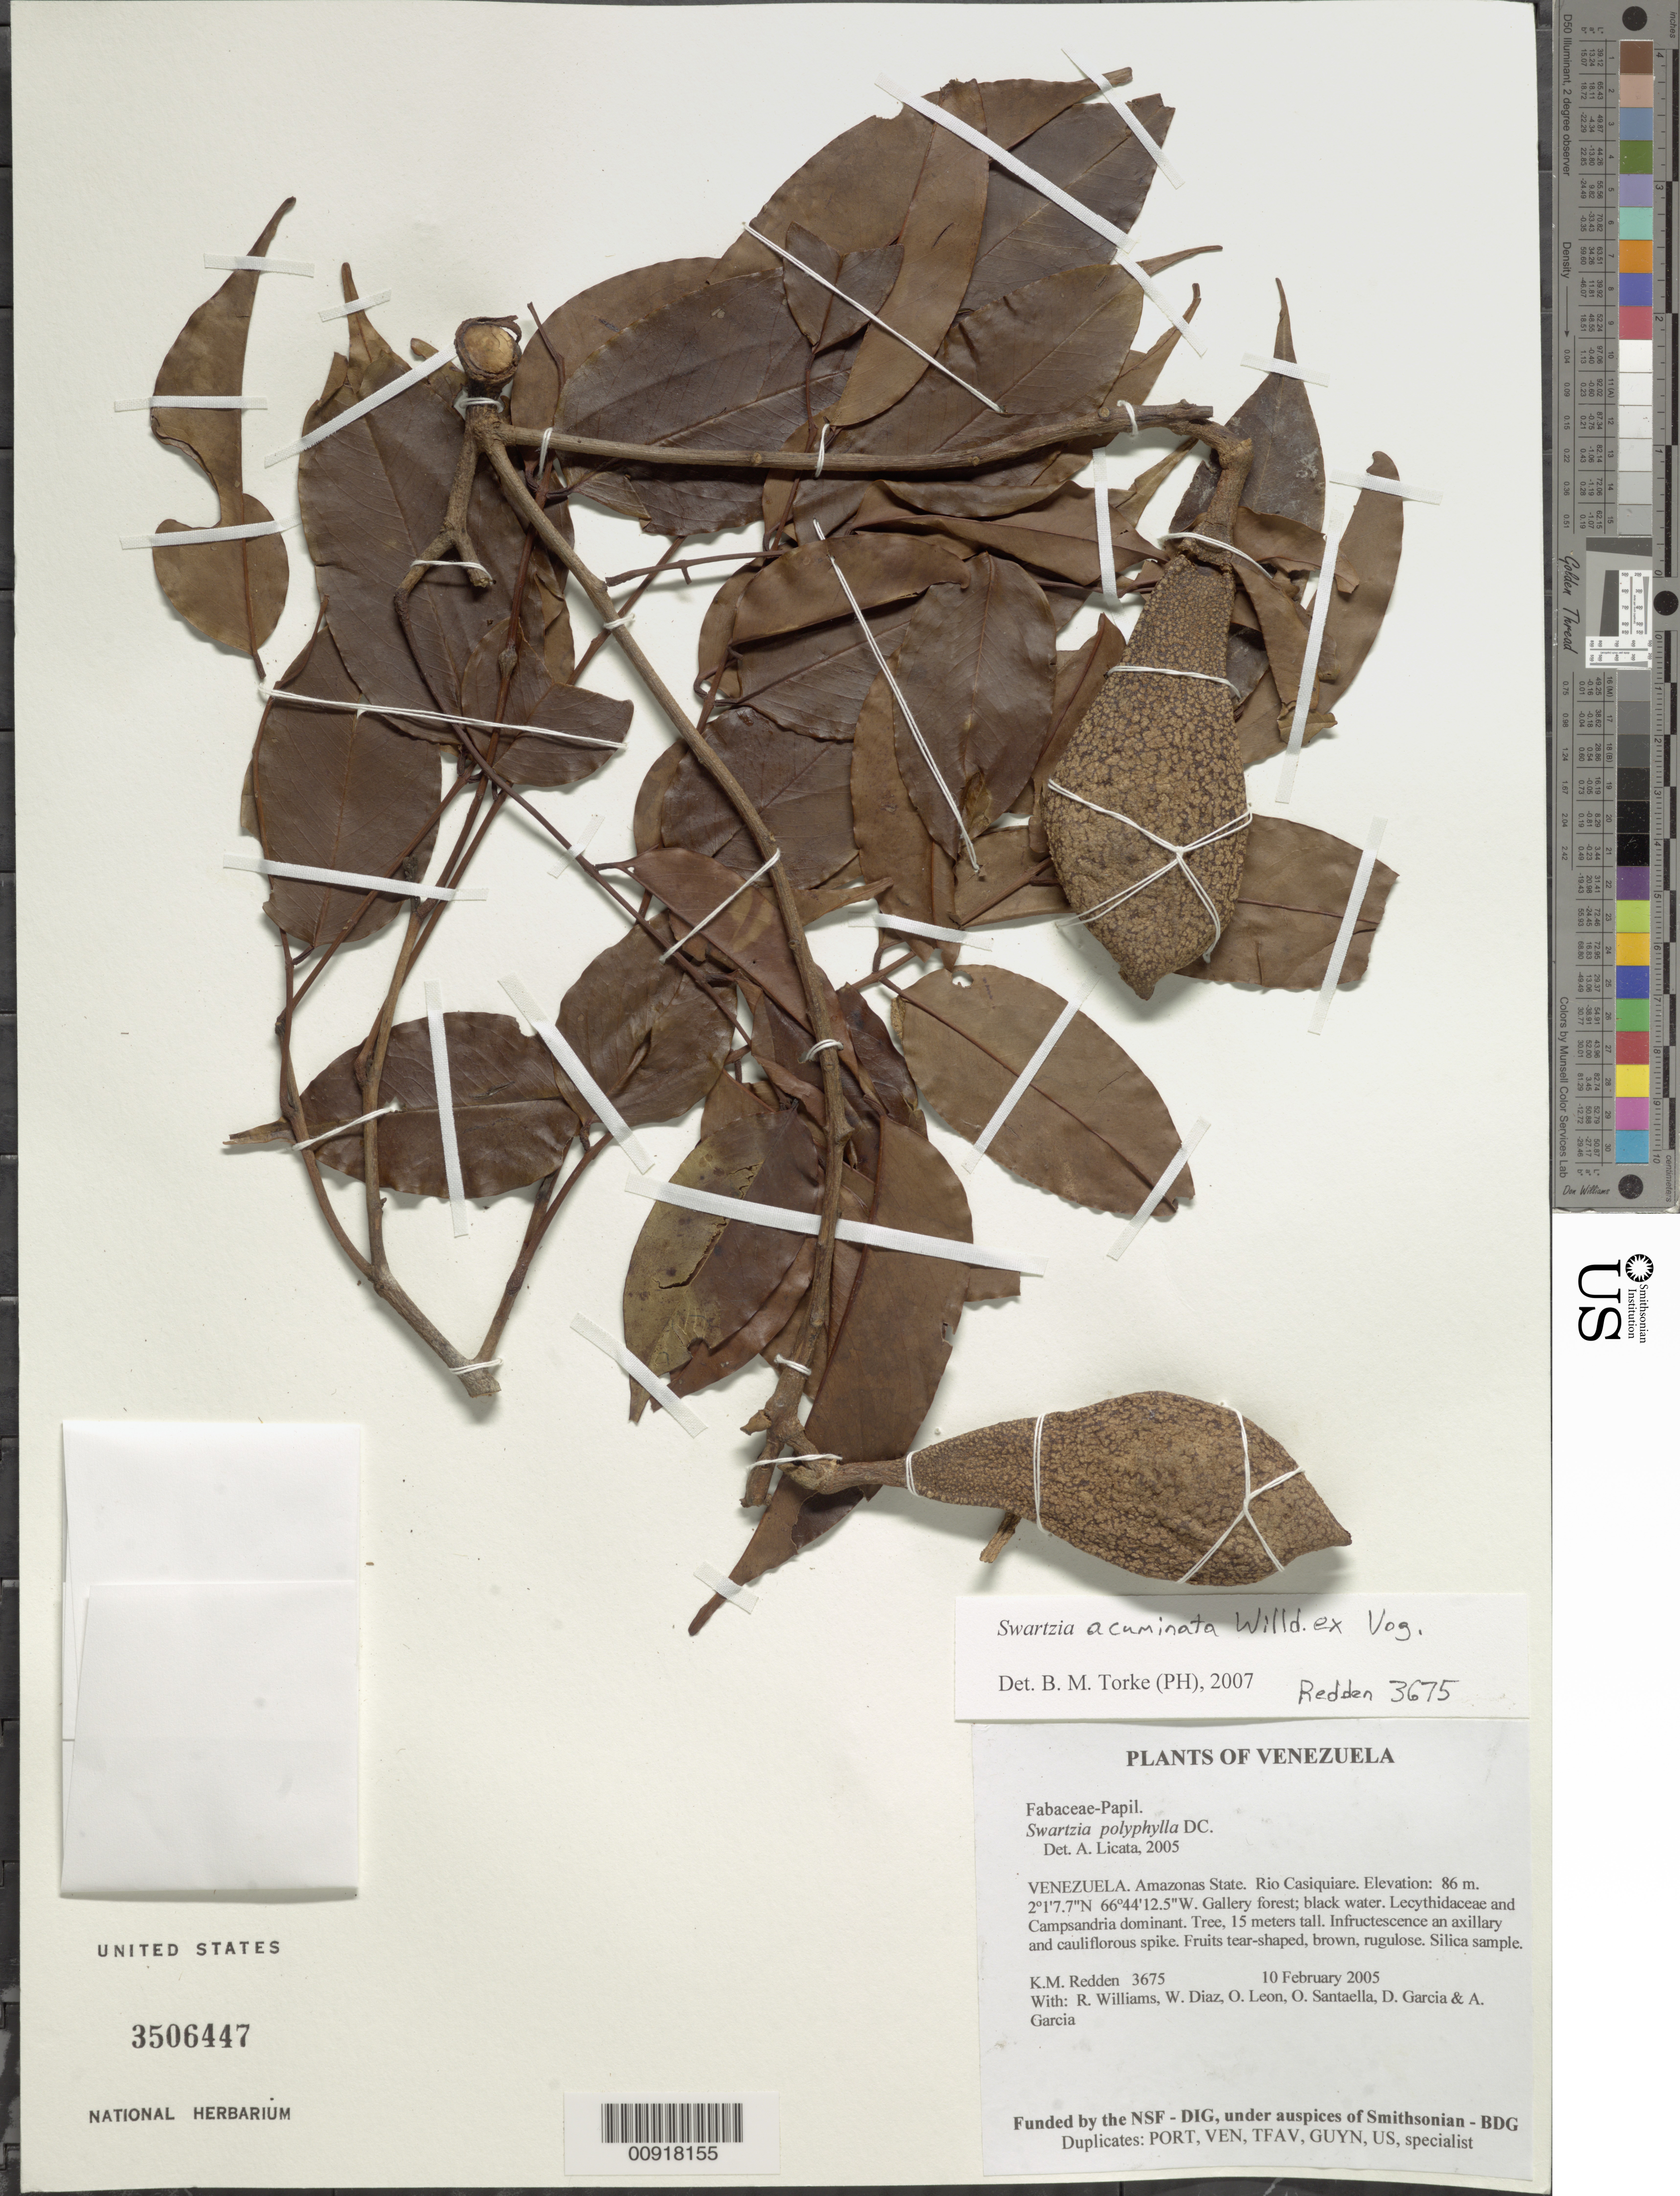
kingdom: Plantae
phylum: Tracheophyta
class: Magnoliopsida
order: Fabales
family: Fabaceae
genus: Swartzia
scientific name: Swartzia acuminata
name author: Willd. ex Vogel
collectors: K. M. Redden, R. Williams, W. Díaz P., O. León, O. Santaella, D. Garcia & A. Garcia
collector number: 3675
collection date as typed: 10 February 2005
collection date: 2005-02-10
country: Venezuela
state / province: Amazonas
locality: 23 - Rio Casiquiare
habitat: Gallery forest; black water. Lecythidaceae and Campsiandra dominant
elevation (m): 86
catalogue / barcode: US 3506447